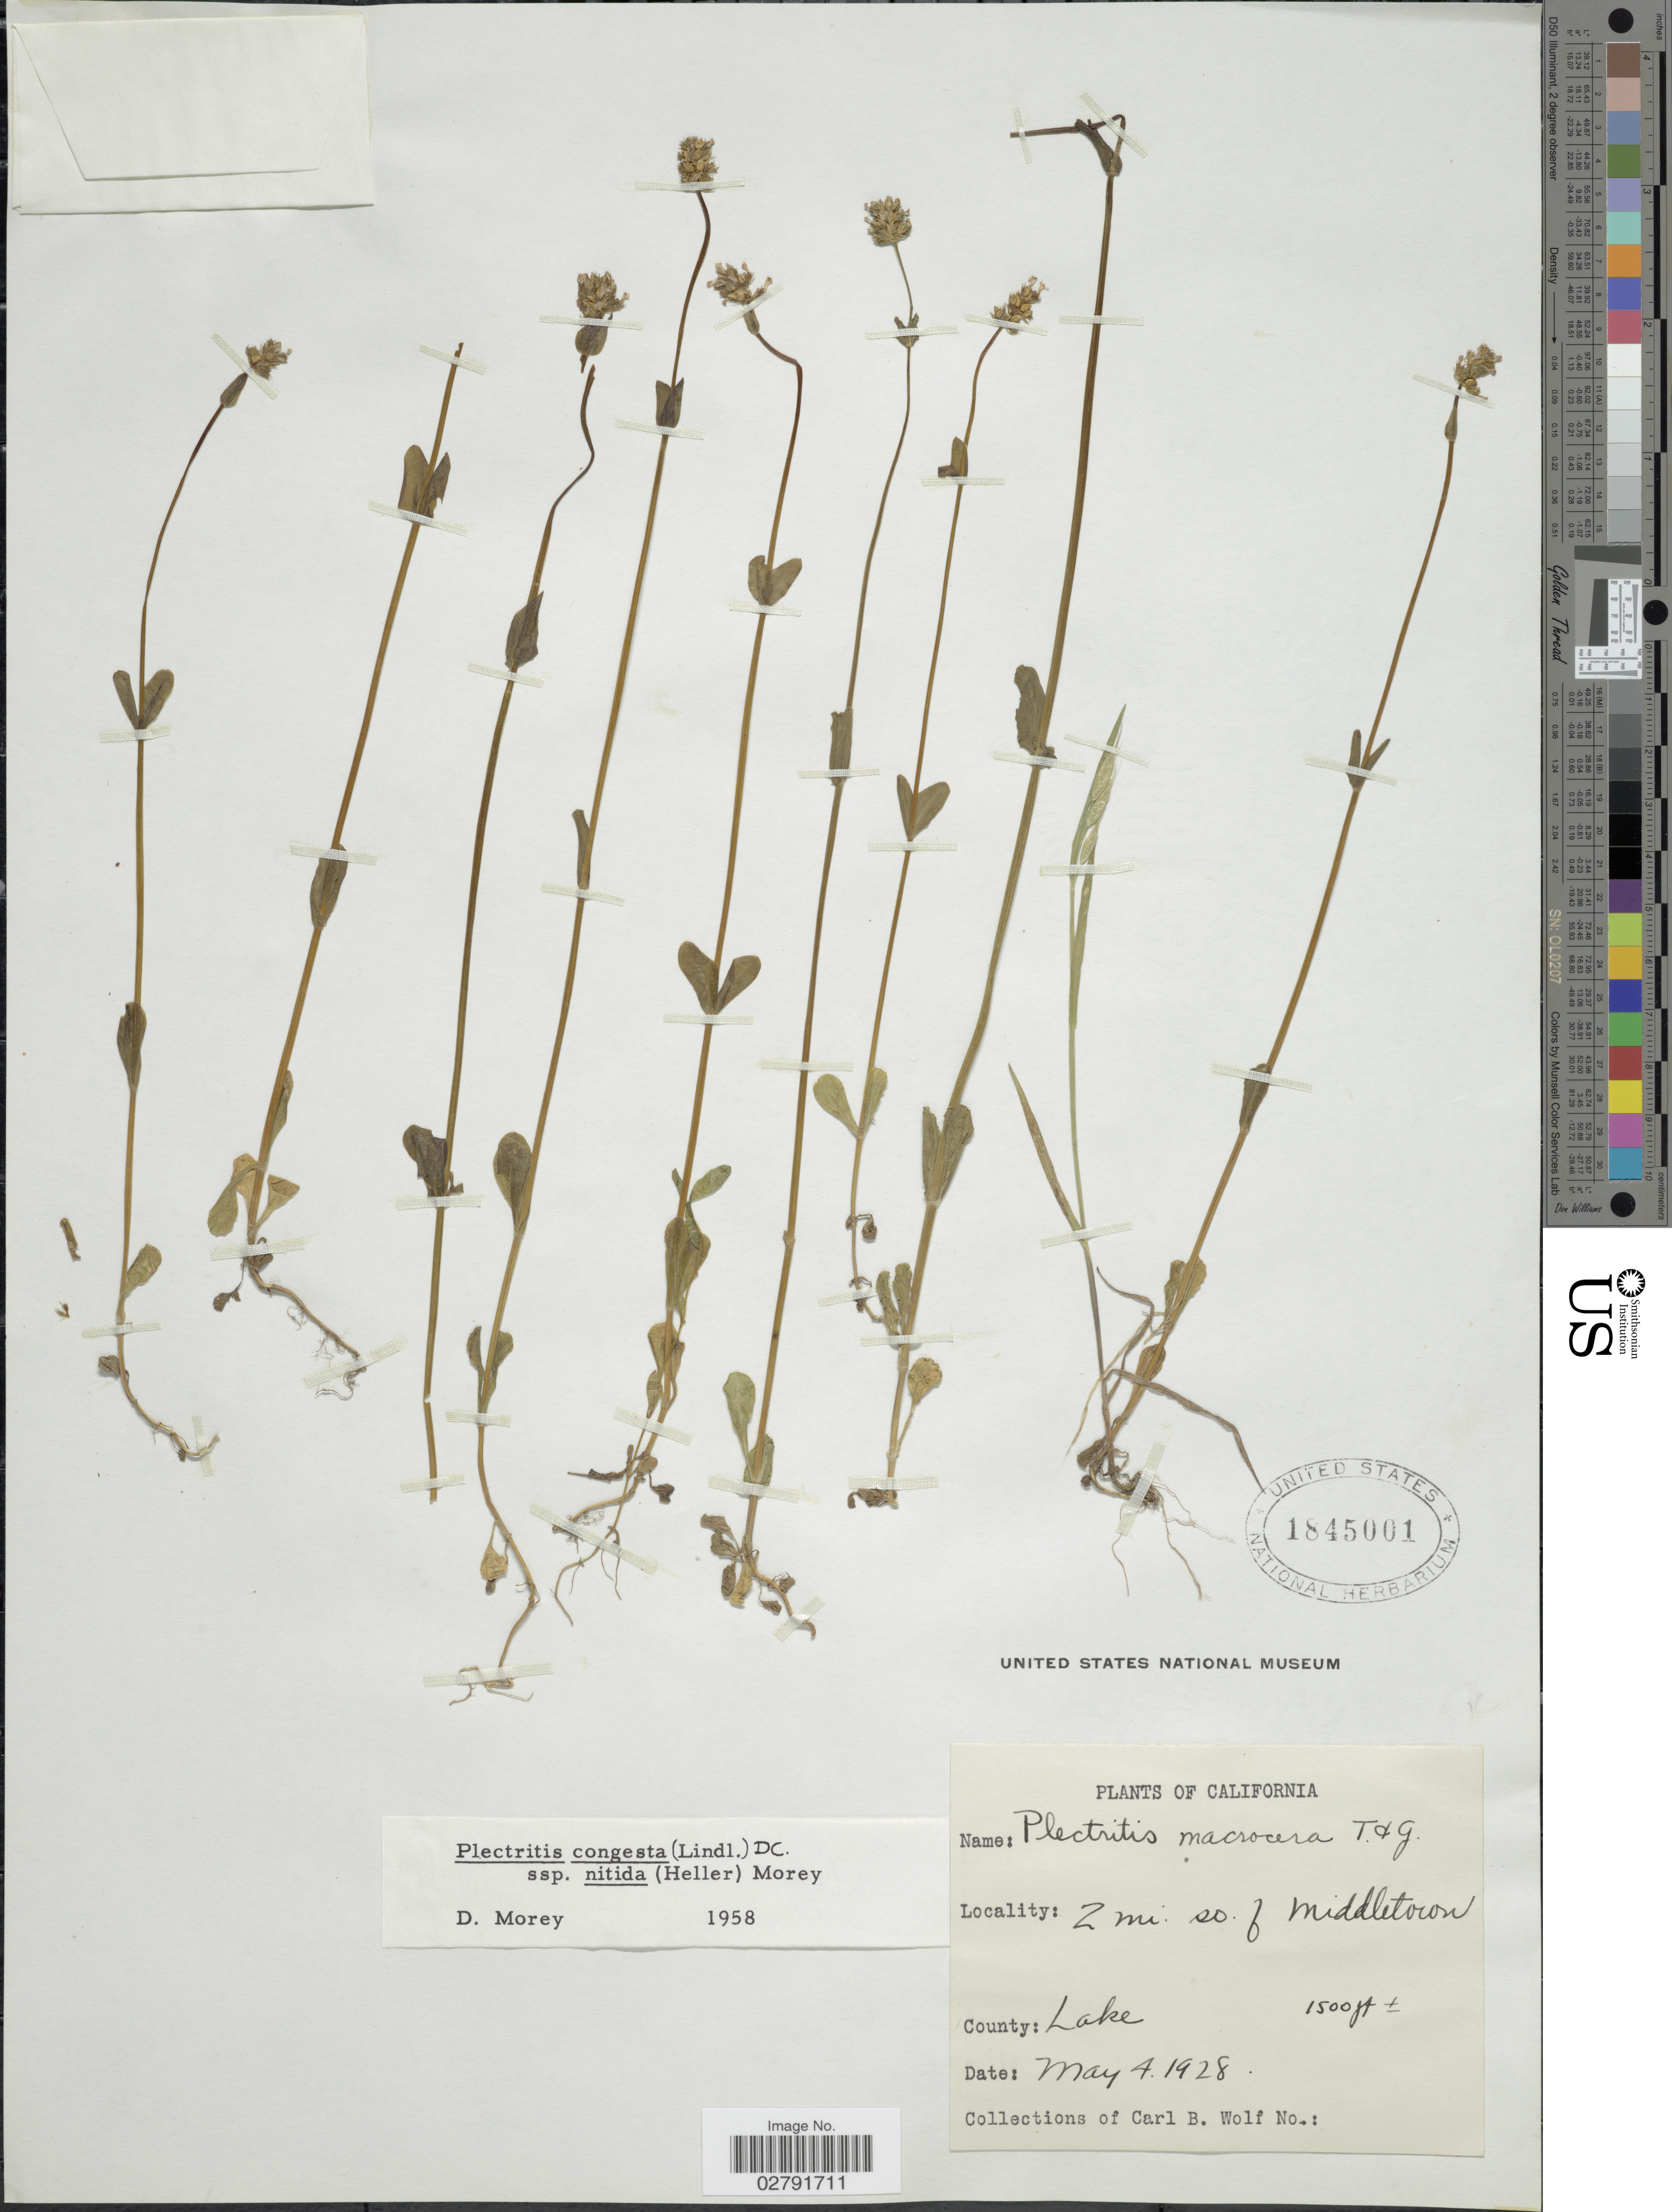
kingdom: Plantae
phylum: Tracheophyta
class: Magnoliopsida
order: Dipsacales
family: Caprifoliaceae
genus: Plectritis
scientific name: Plectritis congesta subsp. nitida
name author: (A. Heller) Morey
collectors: C. B. Wolf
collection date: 1928-05-04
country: United States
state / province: California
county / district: Lake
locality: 2 mi. so. of Middletown. County: Lake.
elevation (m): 457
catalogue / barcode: US 1845001